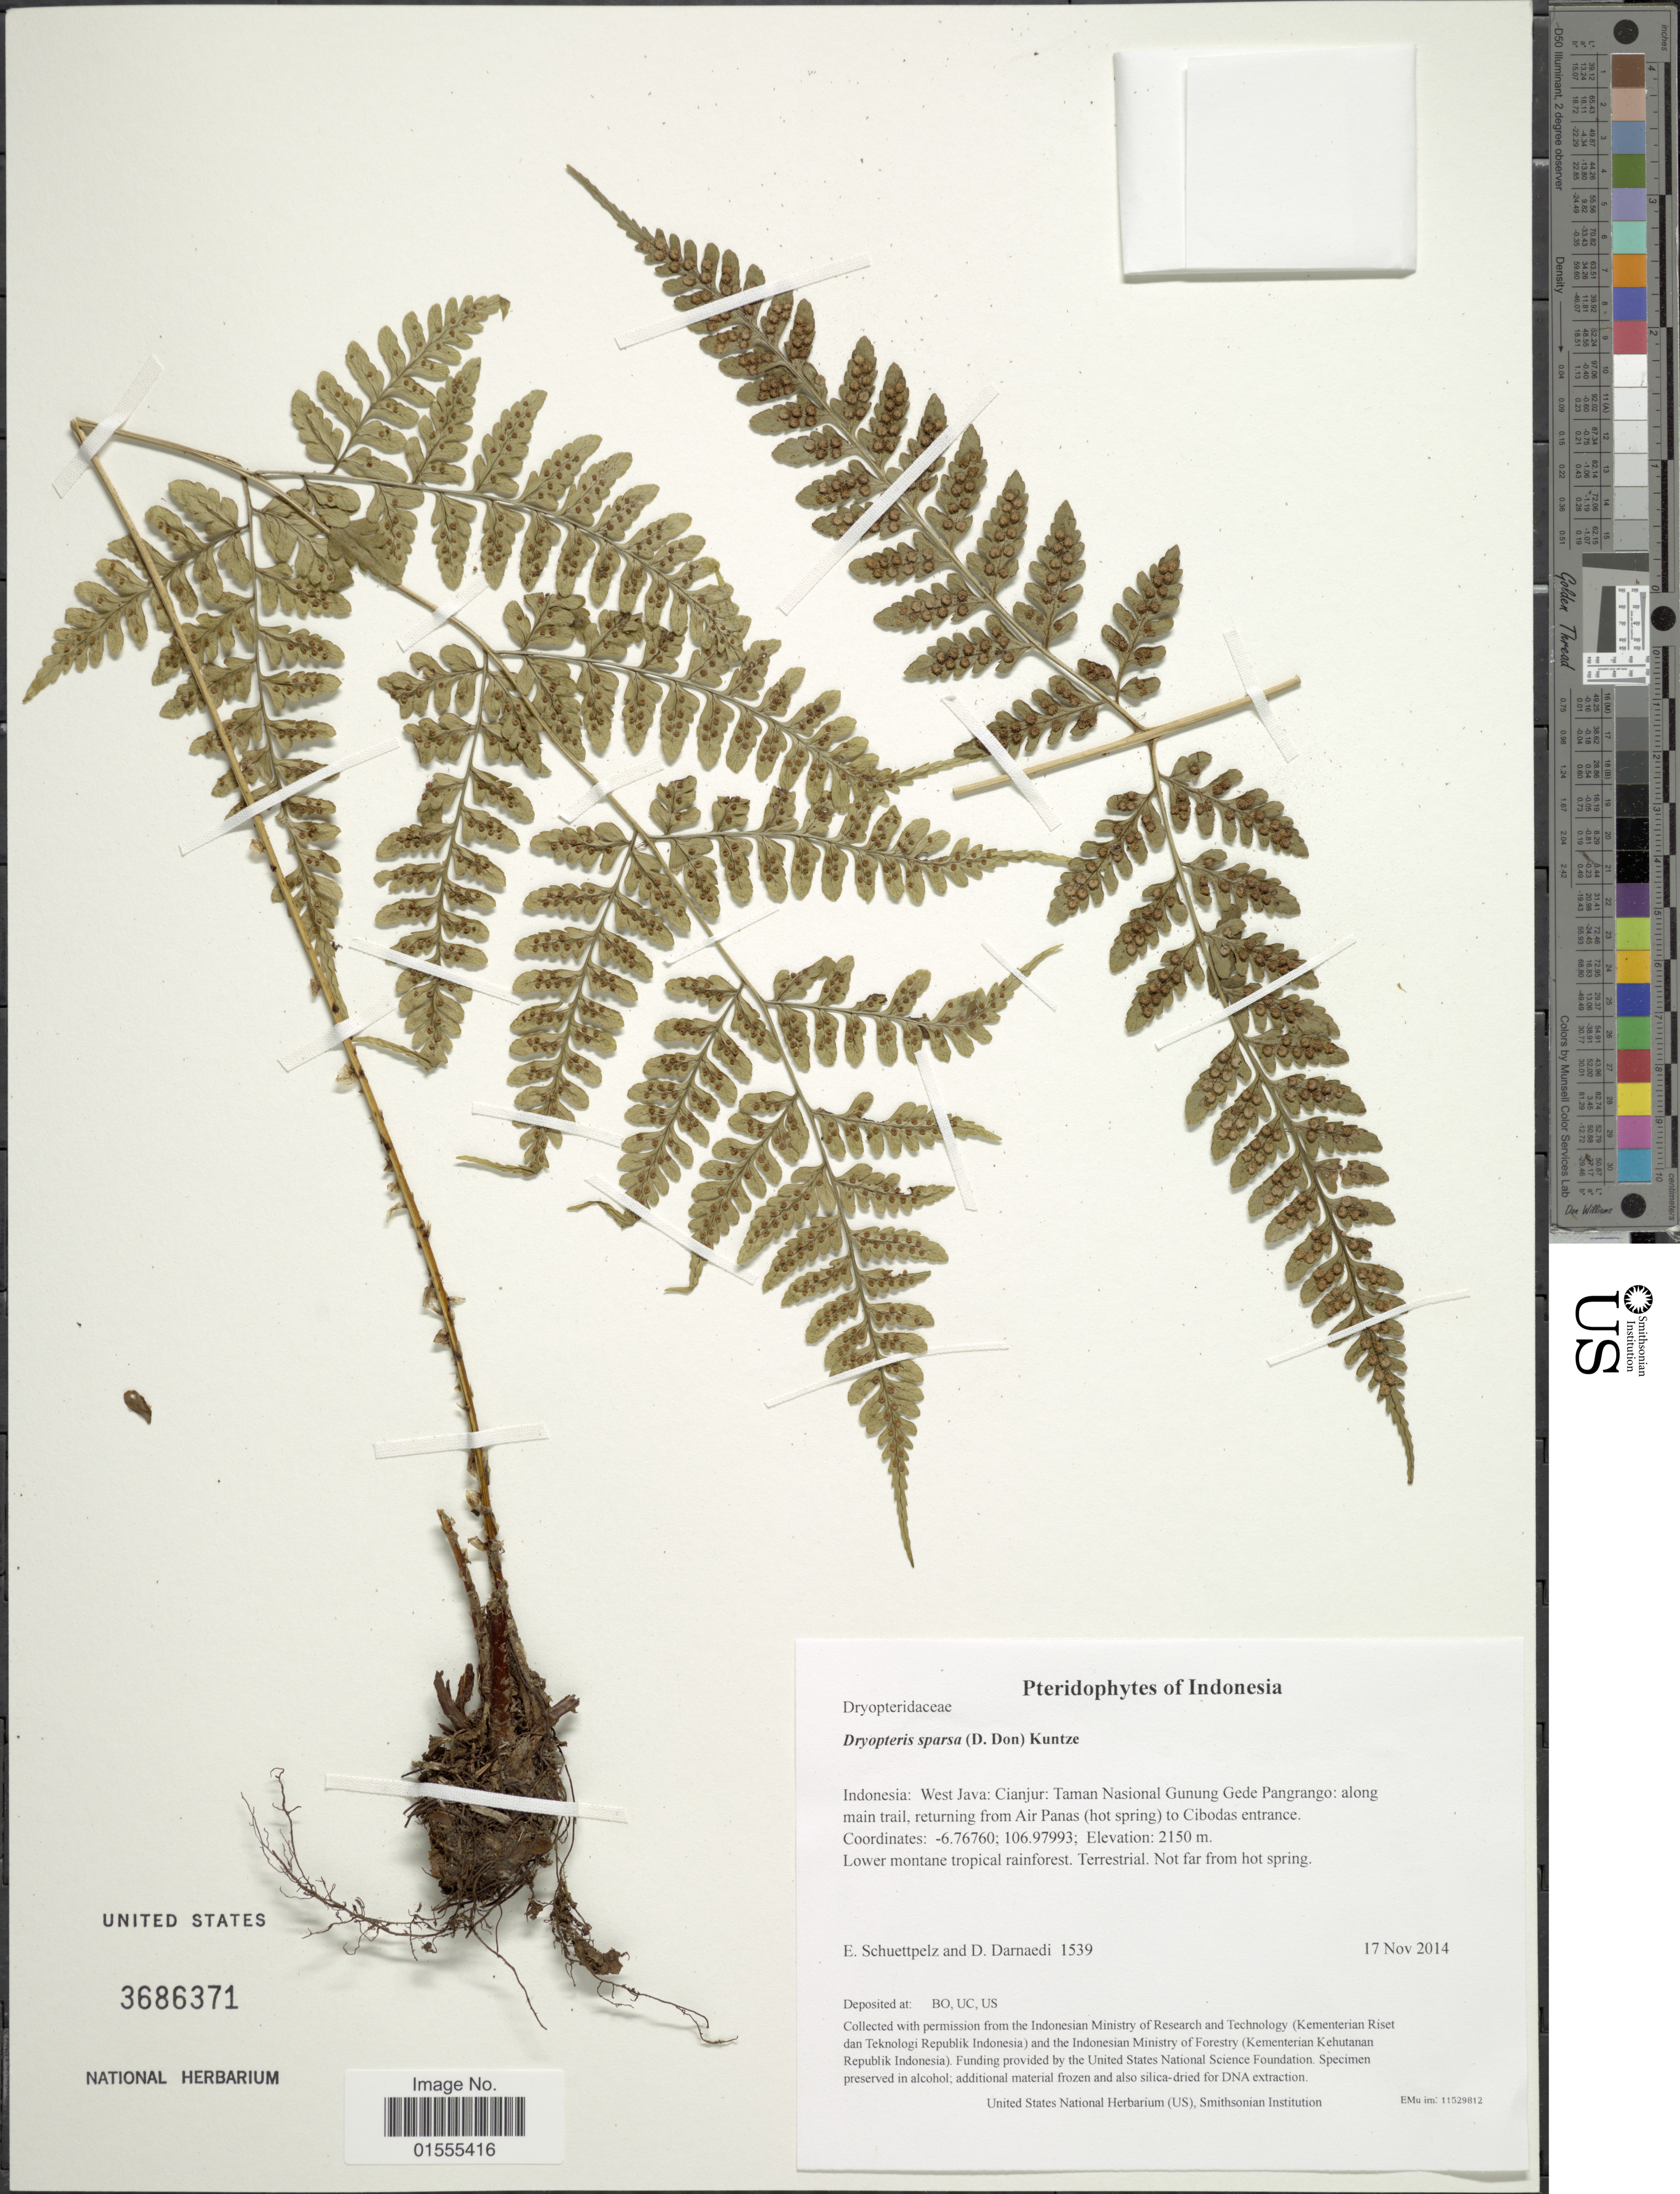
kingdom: Plantae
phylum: Tracheophyta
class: Polypodiopsida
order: Polypodiales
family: Dryopteridaceae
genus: Dryopteris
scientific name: Dryopteris sparsa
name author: (D. Don) Kuntze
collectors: E. Schuettpelz & D. Darnaedi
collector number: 1539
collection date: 2014-11-17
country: Indonesia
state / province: Java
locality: West Java: Cianjur Nasional Gede Pangrango: along main trail, returning from Air Panas (hot spring) to Cibidas entrance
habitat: Lower montane tropical rainforest.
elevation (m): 2150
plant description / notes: Collected with permission from the Indonesian Ministry of Research and Technology (Kementerian Riset dan Teknologi Republik Indonesia) and the Indonesian Ministry of Forestry (Kementerian Kehutanan Republik Indonesia).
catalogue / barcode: US 3686371